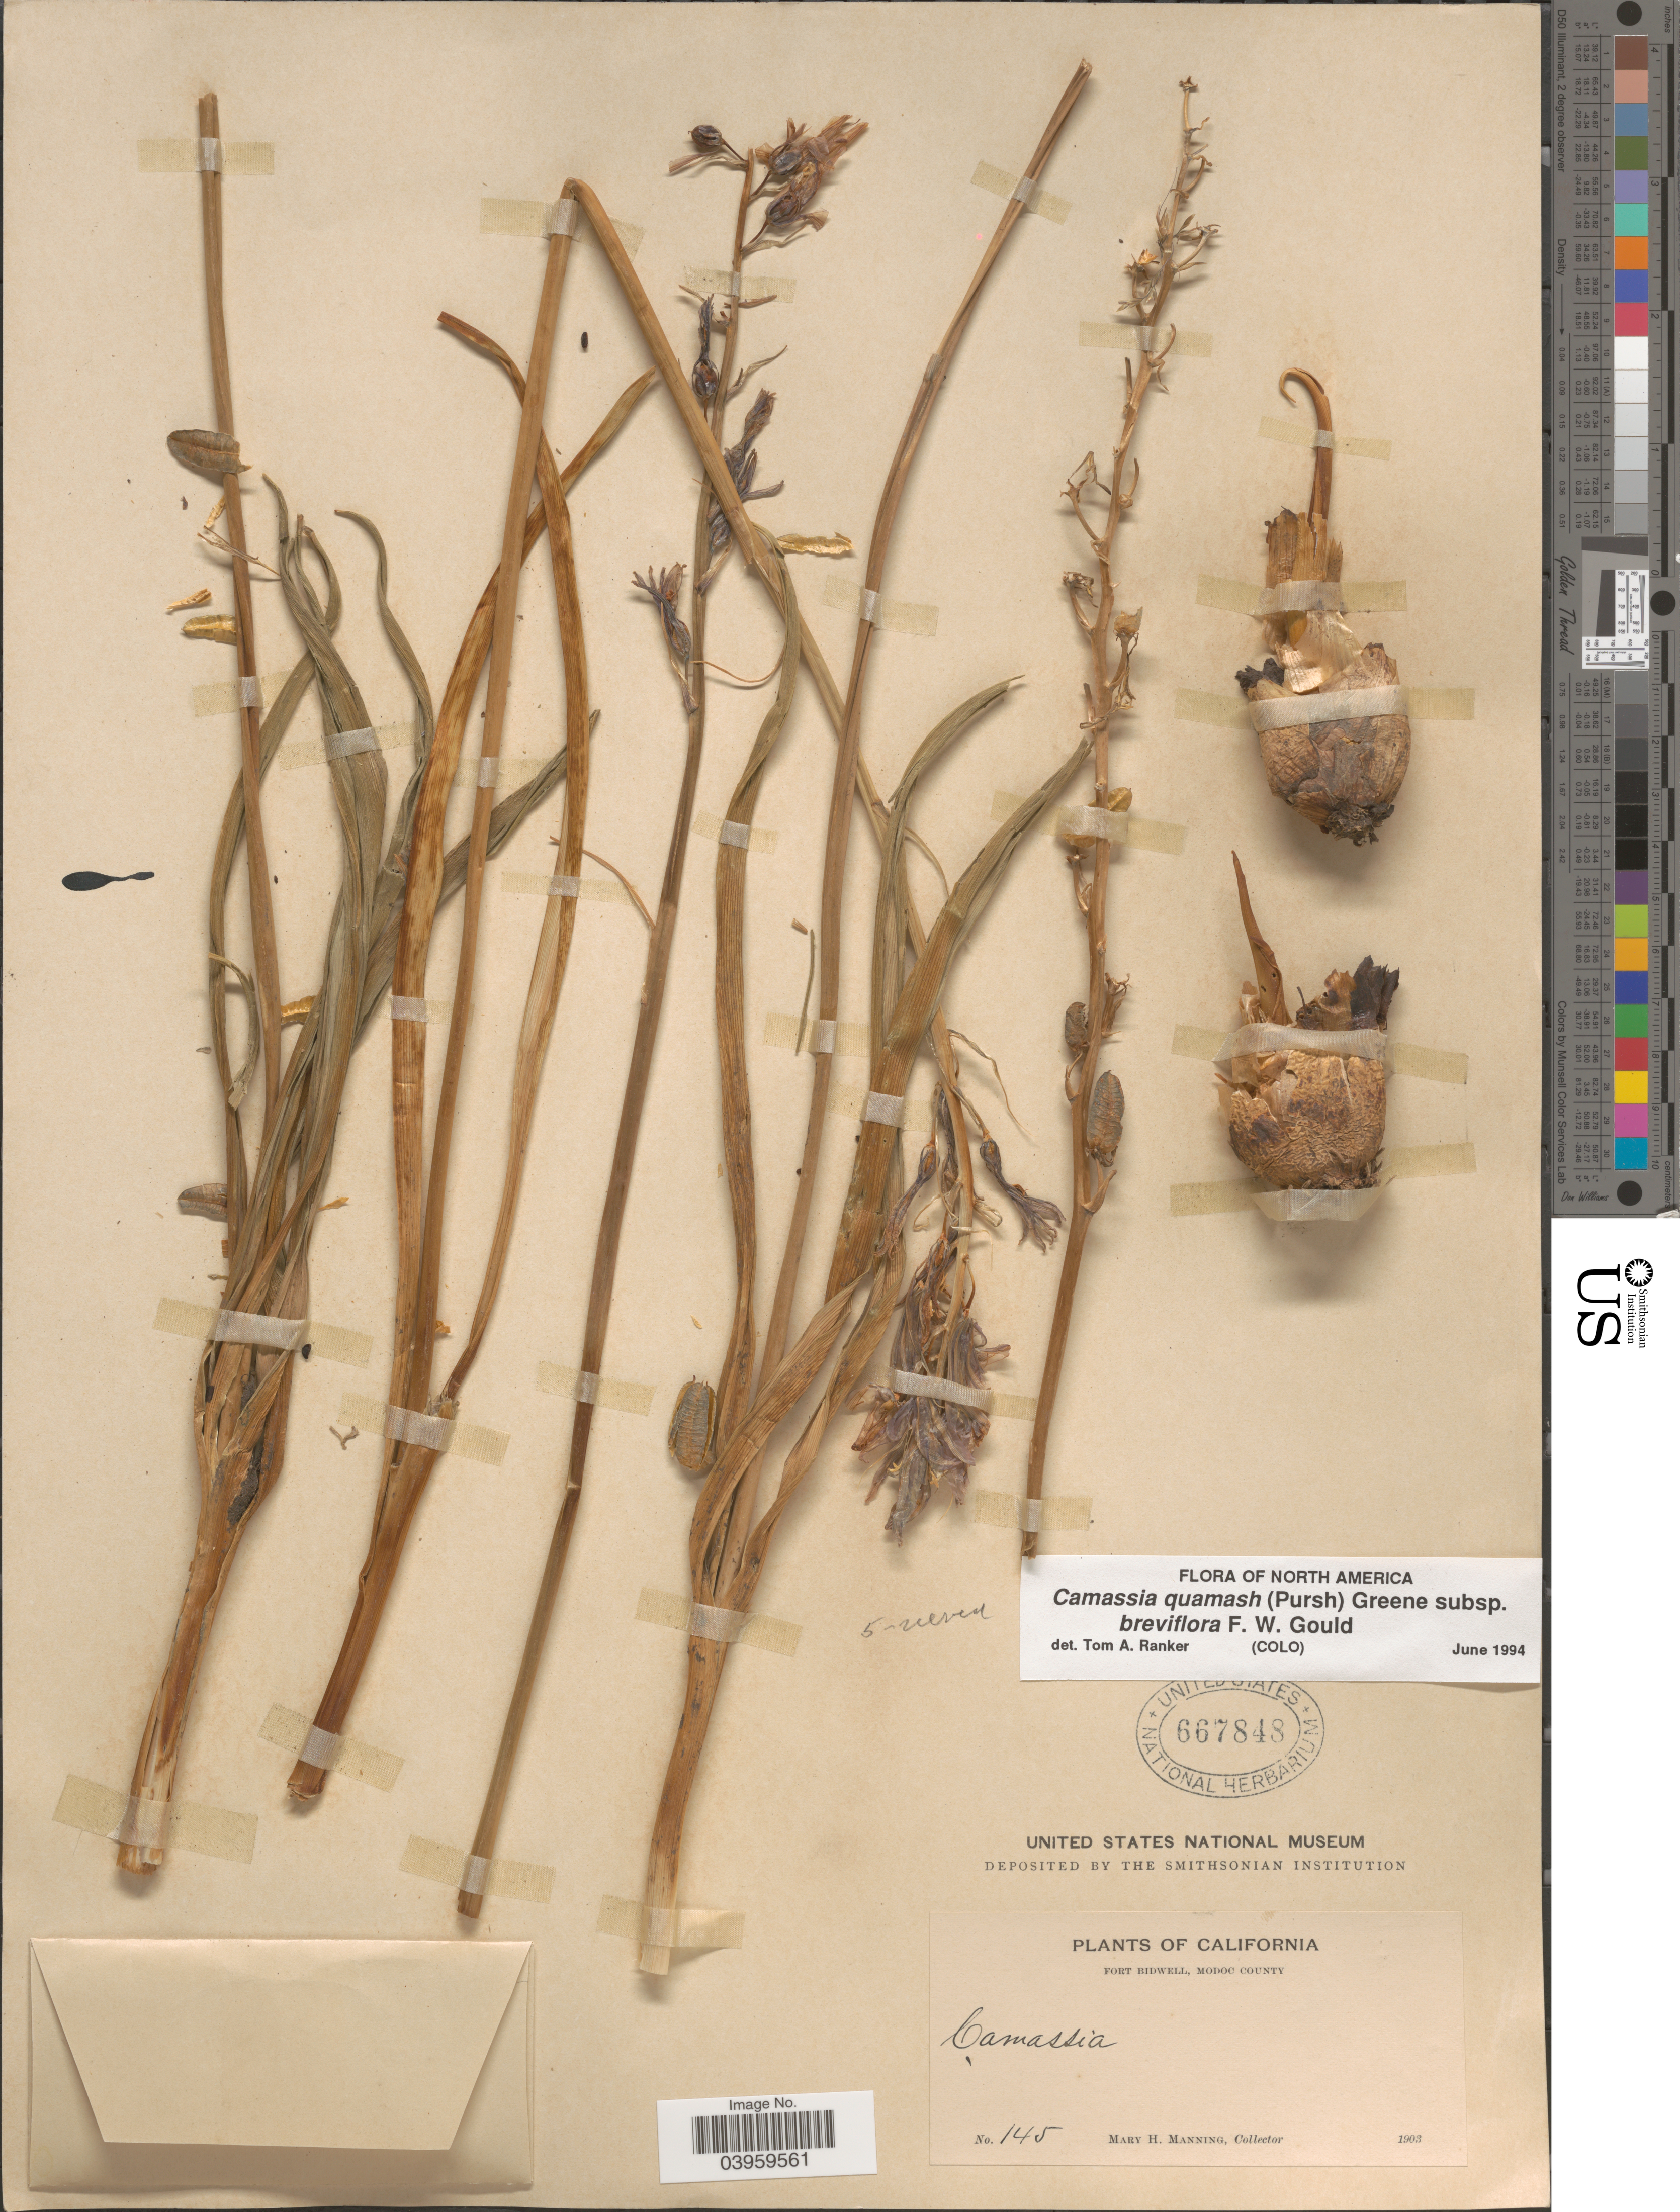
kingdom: Plantae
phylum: Tracheophyta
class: Liliopsida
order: Asparagales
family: Asparagaceae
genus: Camassia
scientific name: Camassia quamash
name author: (Pursh) Greene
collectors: M. Manning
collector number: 145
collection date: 1903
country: United States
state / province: California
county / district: Modoc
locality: Fort Bidwell, Modoc County.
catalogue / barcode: US 667848